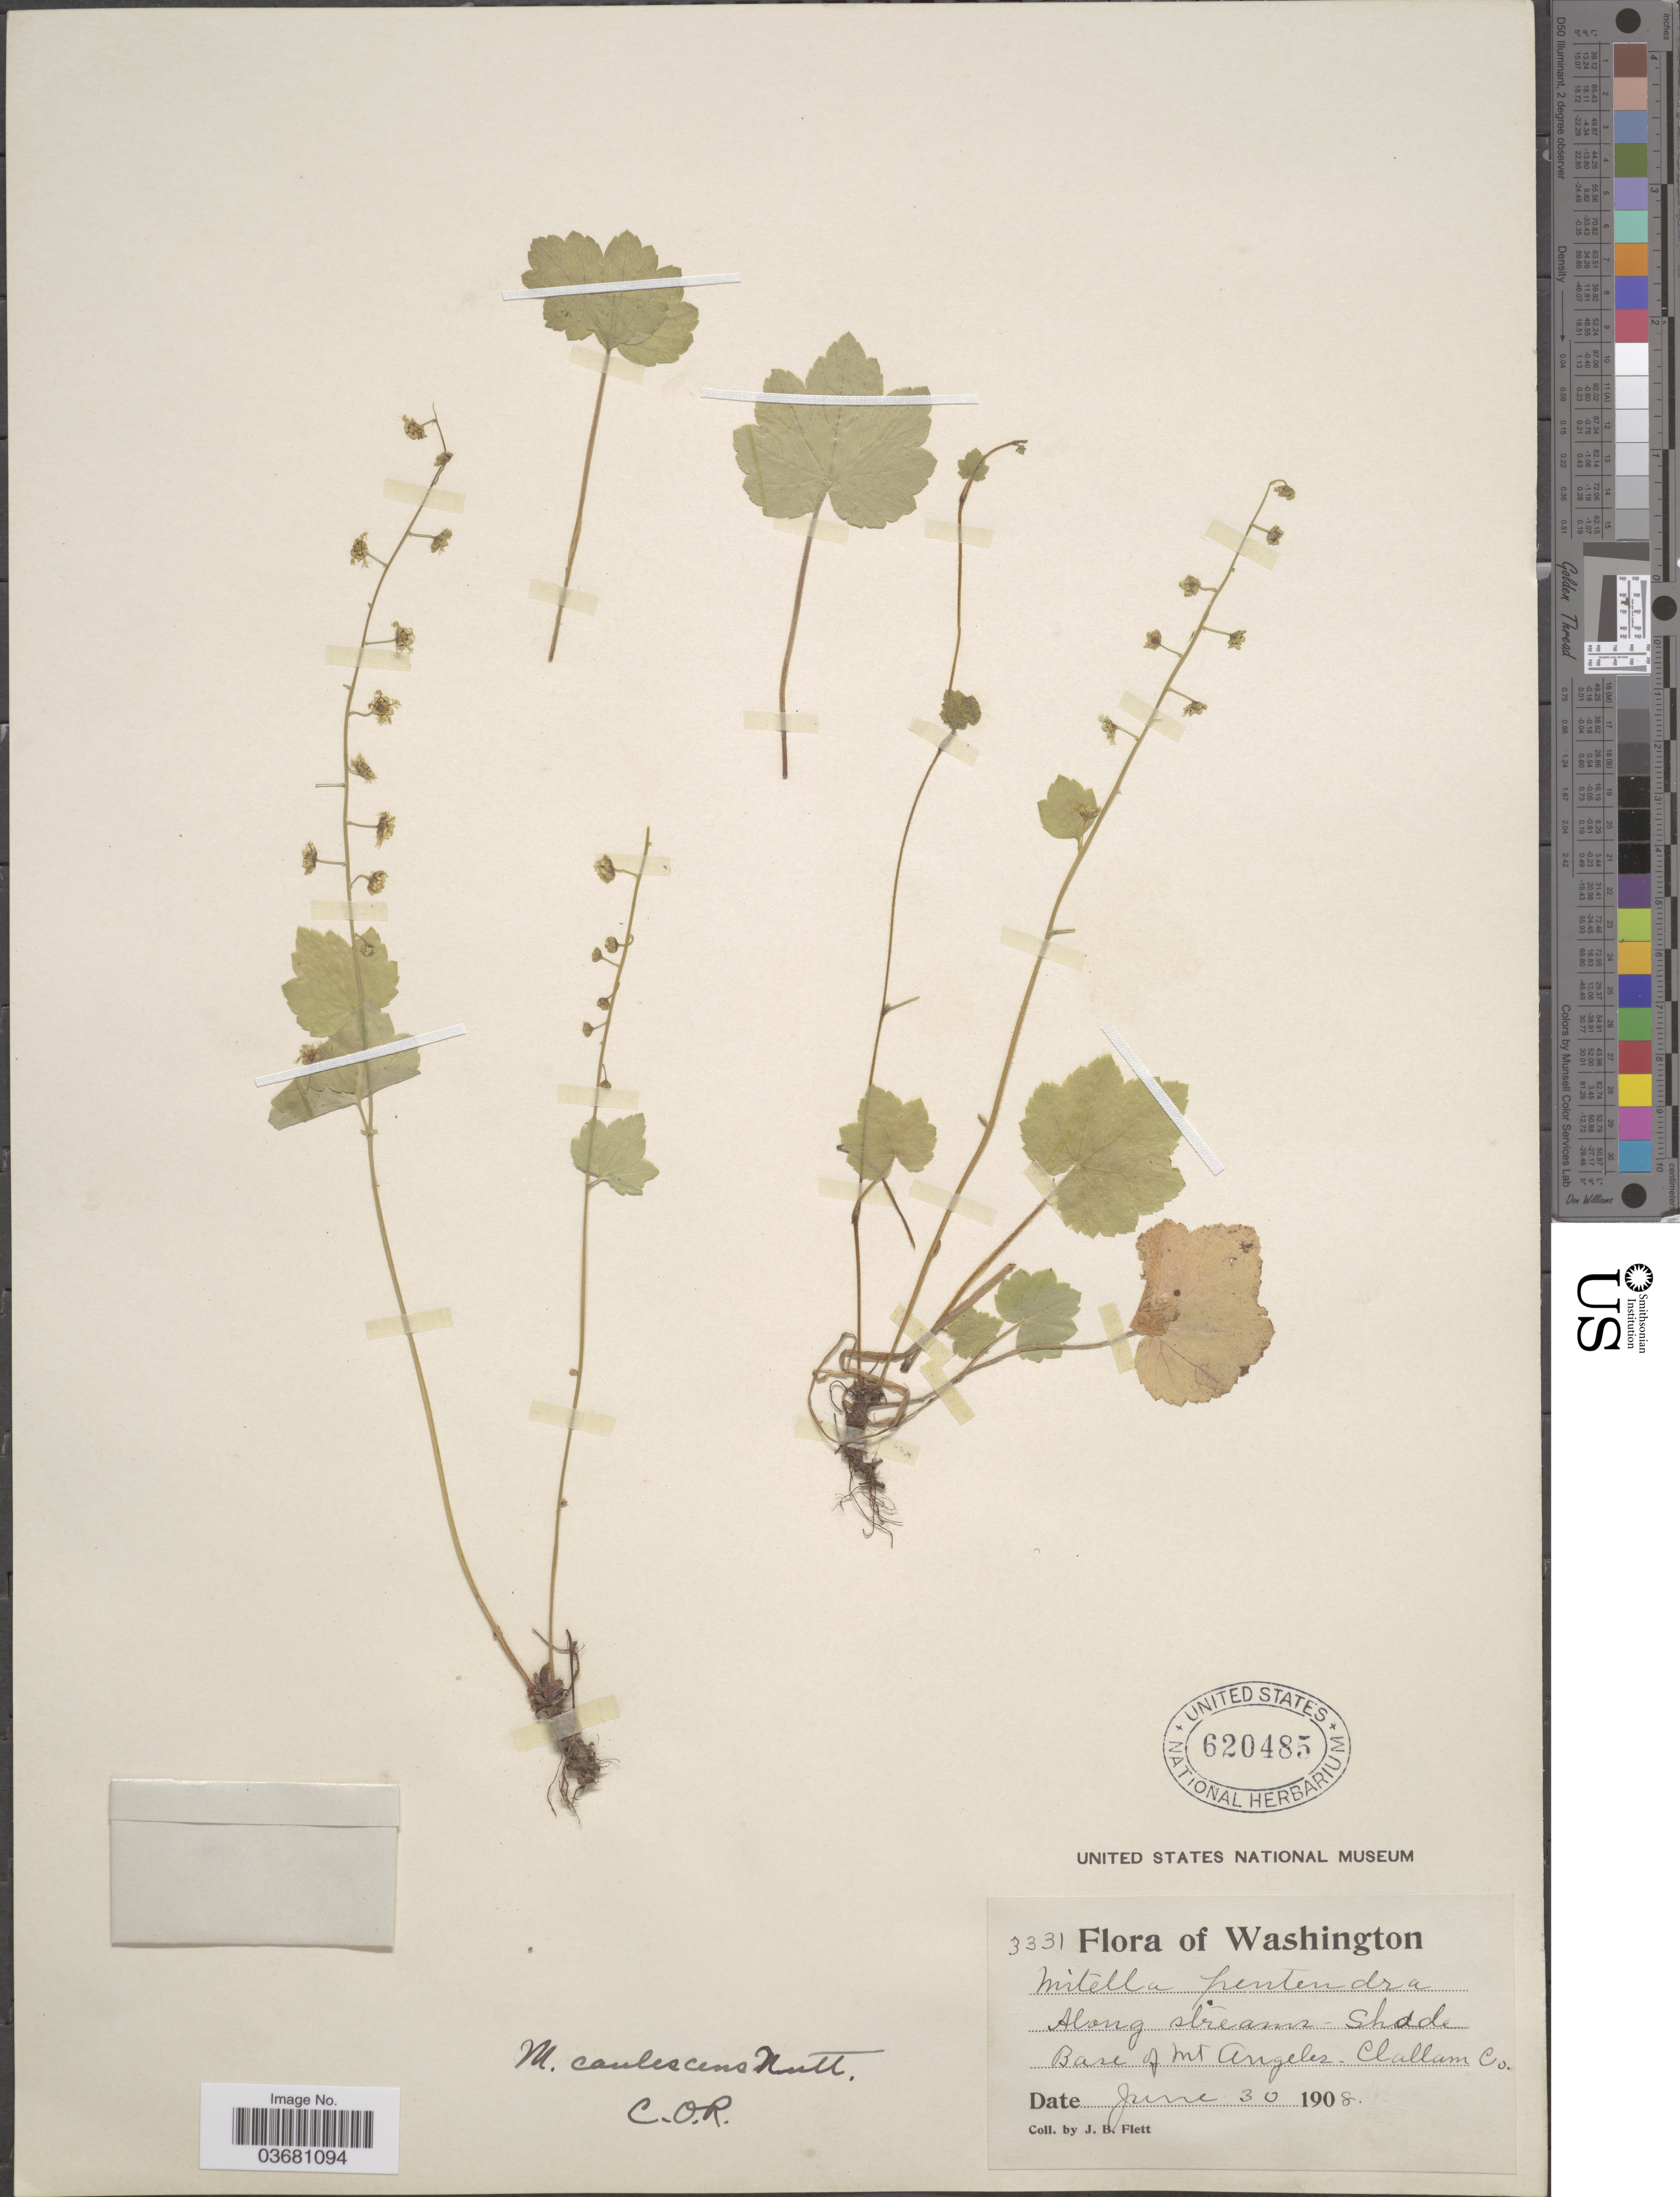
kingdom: Plantae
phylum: Tracheophyta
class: Magnoliopsida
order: Saxifragales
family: Saxifragaceae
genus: Mitella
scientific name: Mitella caulescens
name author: (Nutt.) Howell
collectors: J. Flett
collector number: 3331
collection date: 1908-06-30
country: United States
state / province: Washington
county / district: Clallam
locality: Along streams-Shade. Base of Mt Angeles-Clallam Co.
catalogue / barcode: US 620485